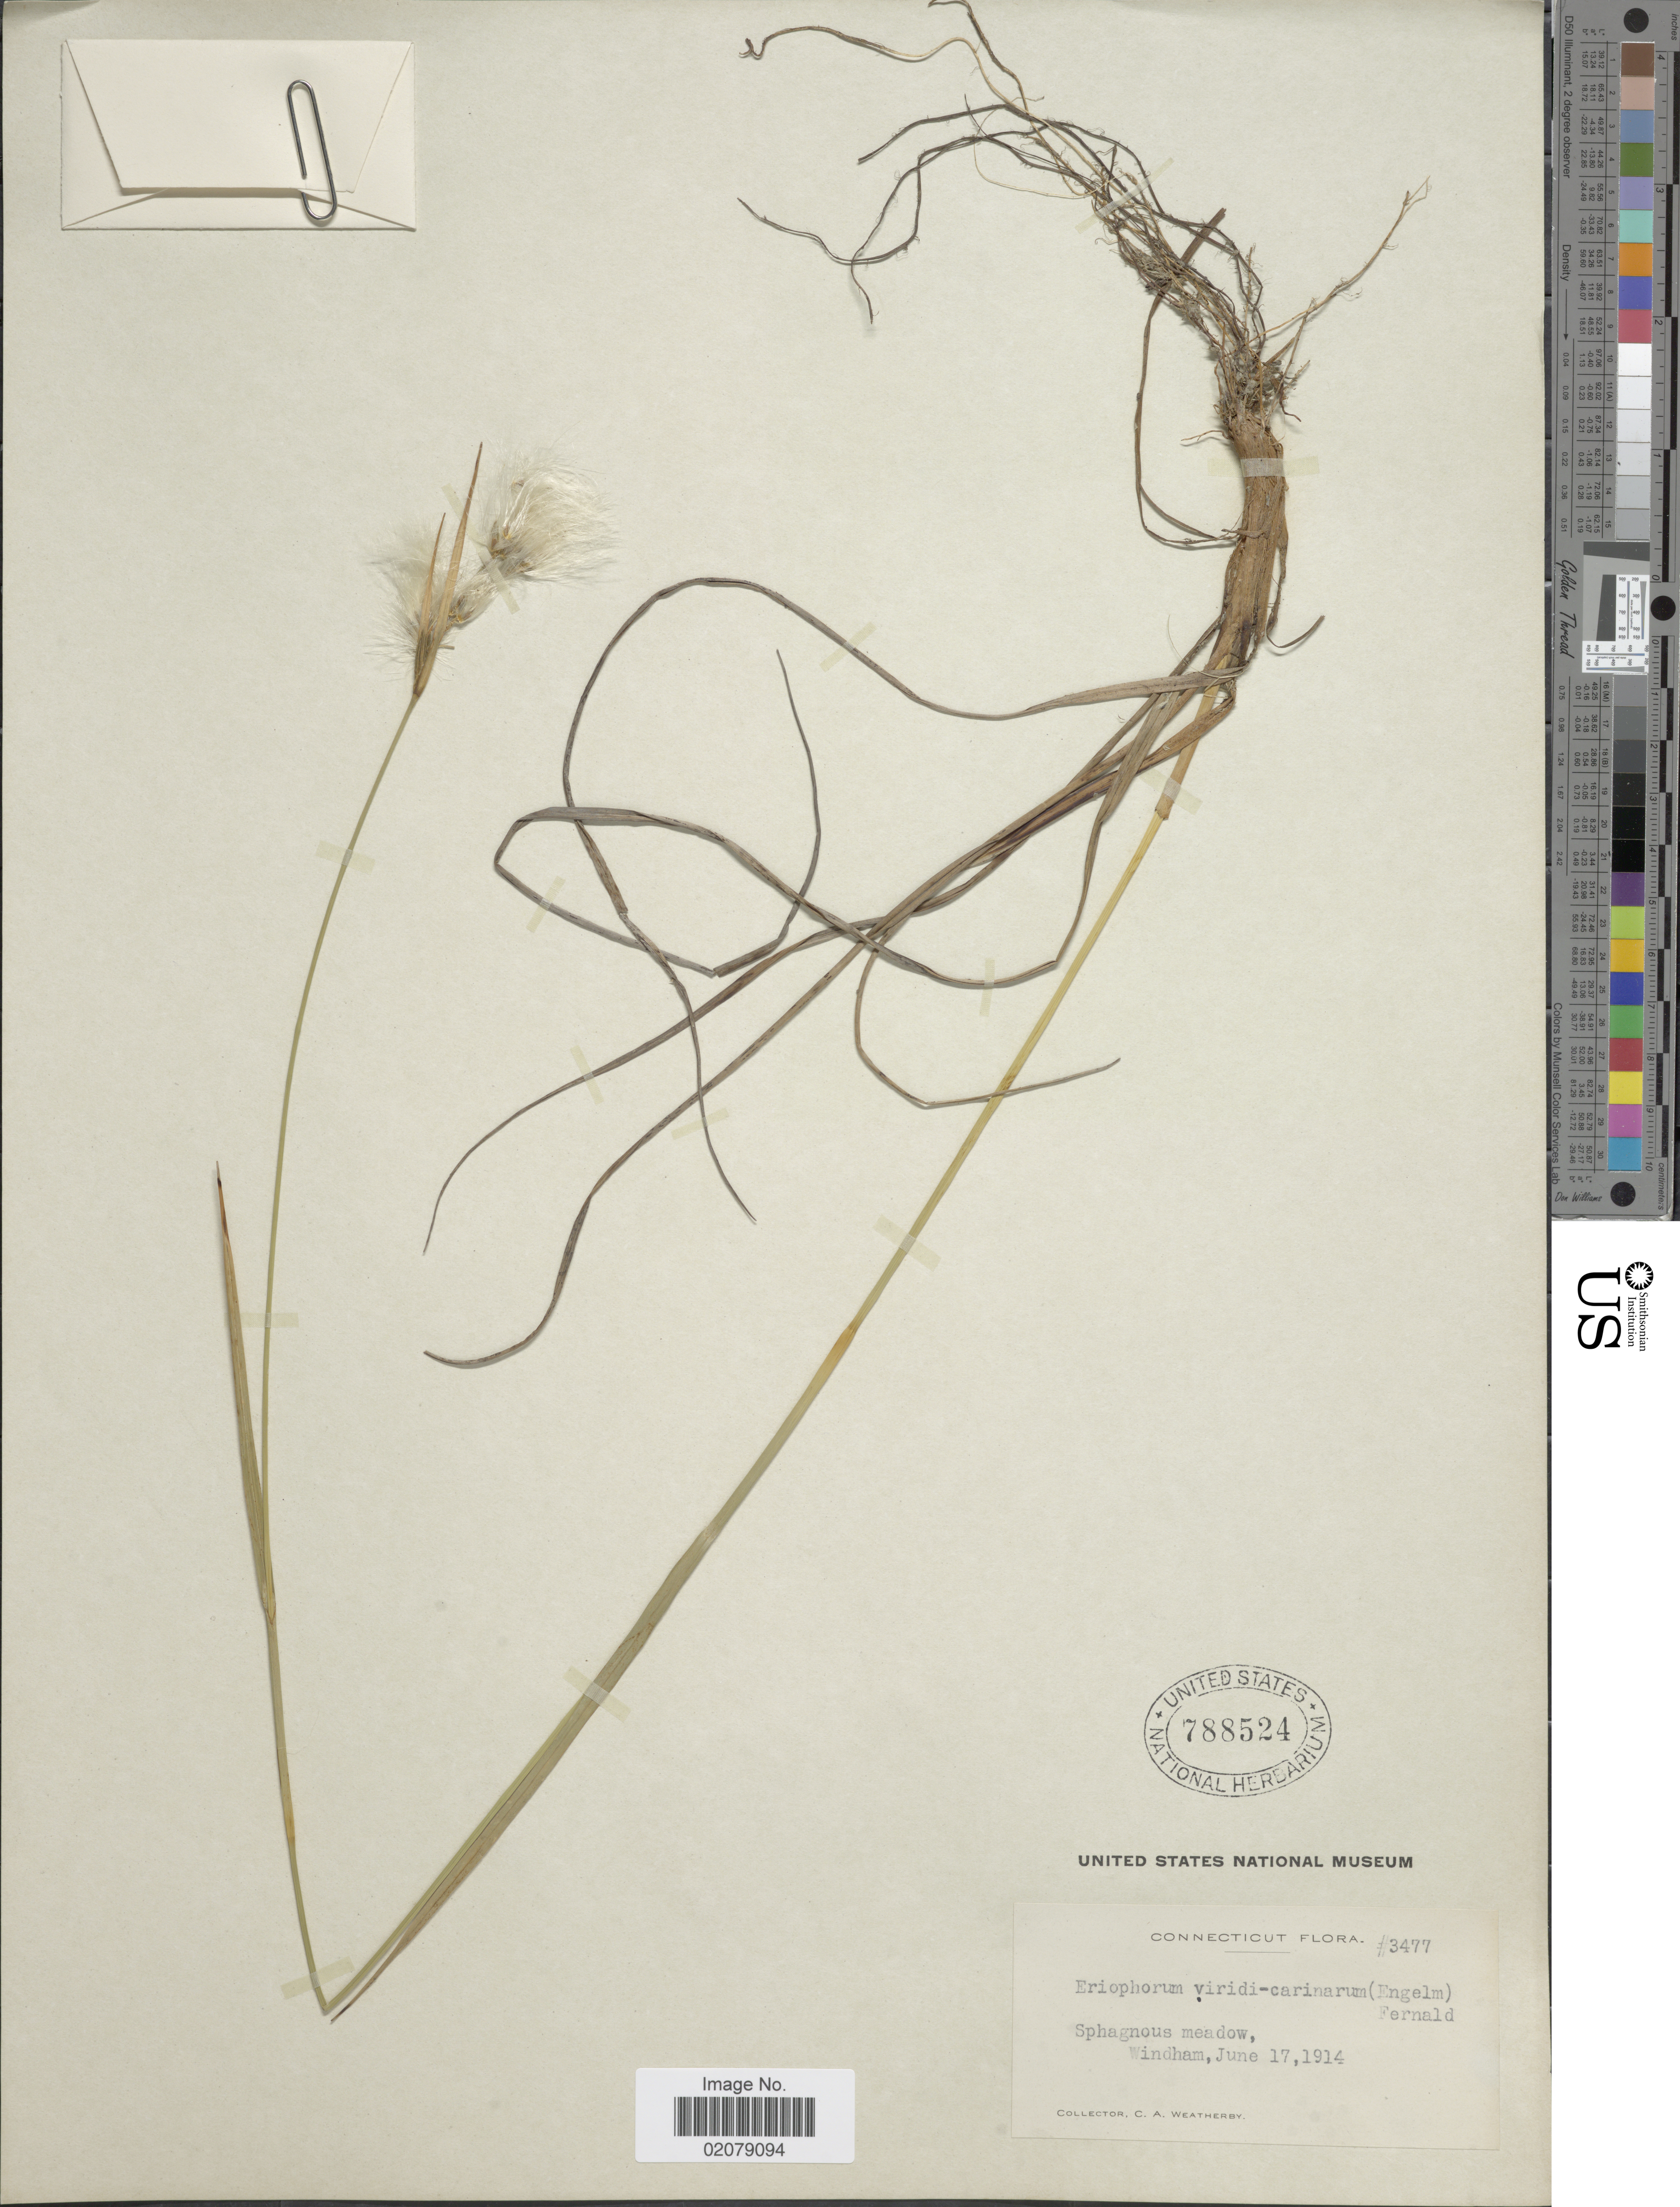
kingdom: Plantae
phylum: Tracheophyta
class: Liliopsida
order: Poales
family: Cyperaceae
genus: Eriophorum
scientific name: Eriophorum viridicarinatum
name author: (Englem.) Fernald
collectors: C. A. Weatherby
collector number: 3477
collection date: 1914-06-17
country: United States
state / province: Connecticut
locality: Windham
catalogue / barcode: US 788524